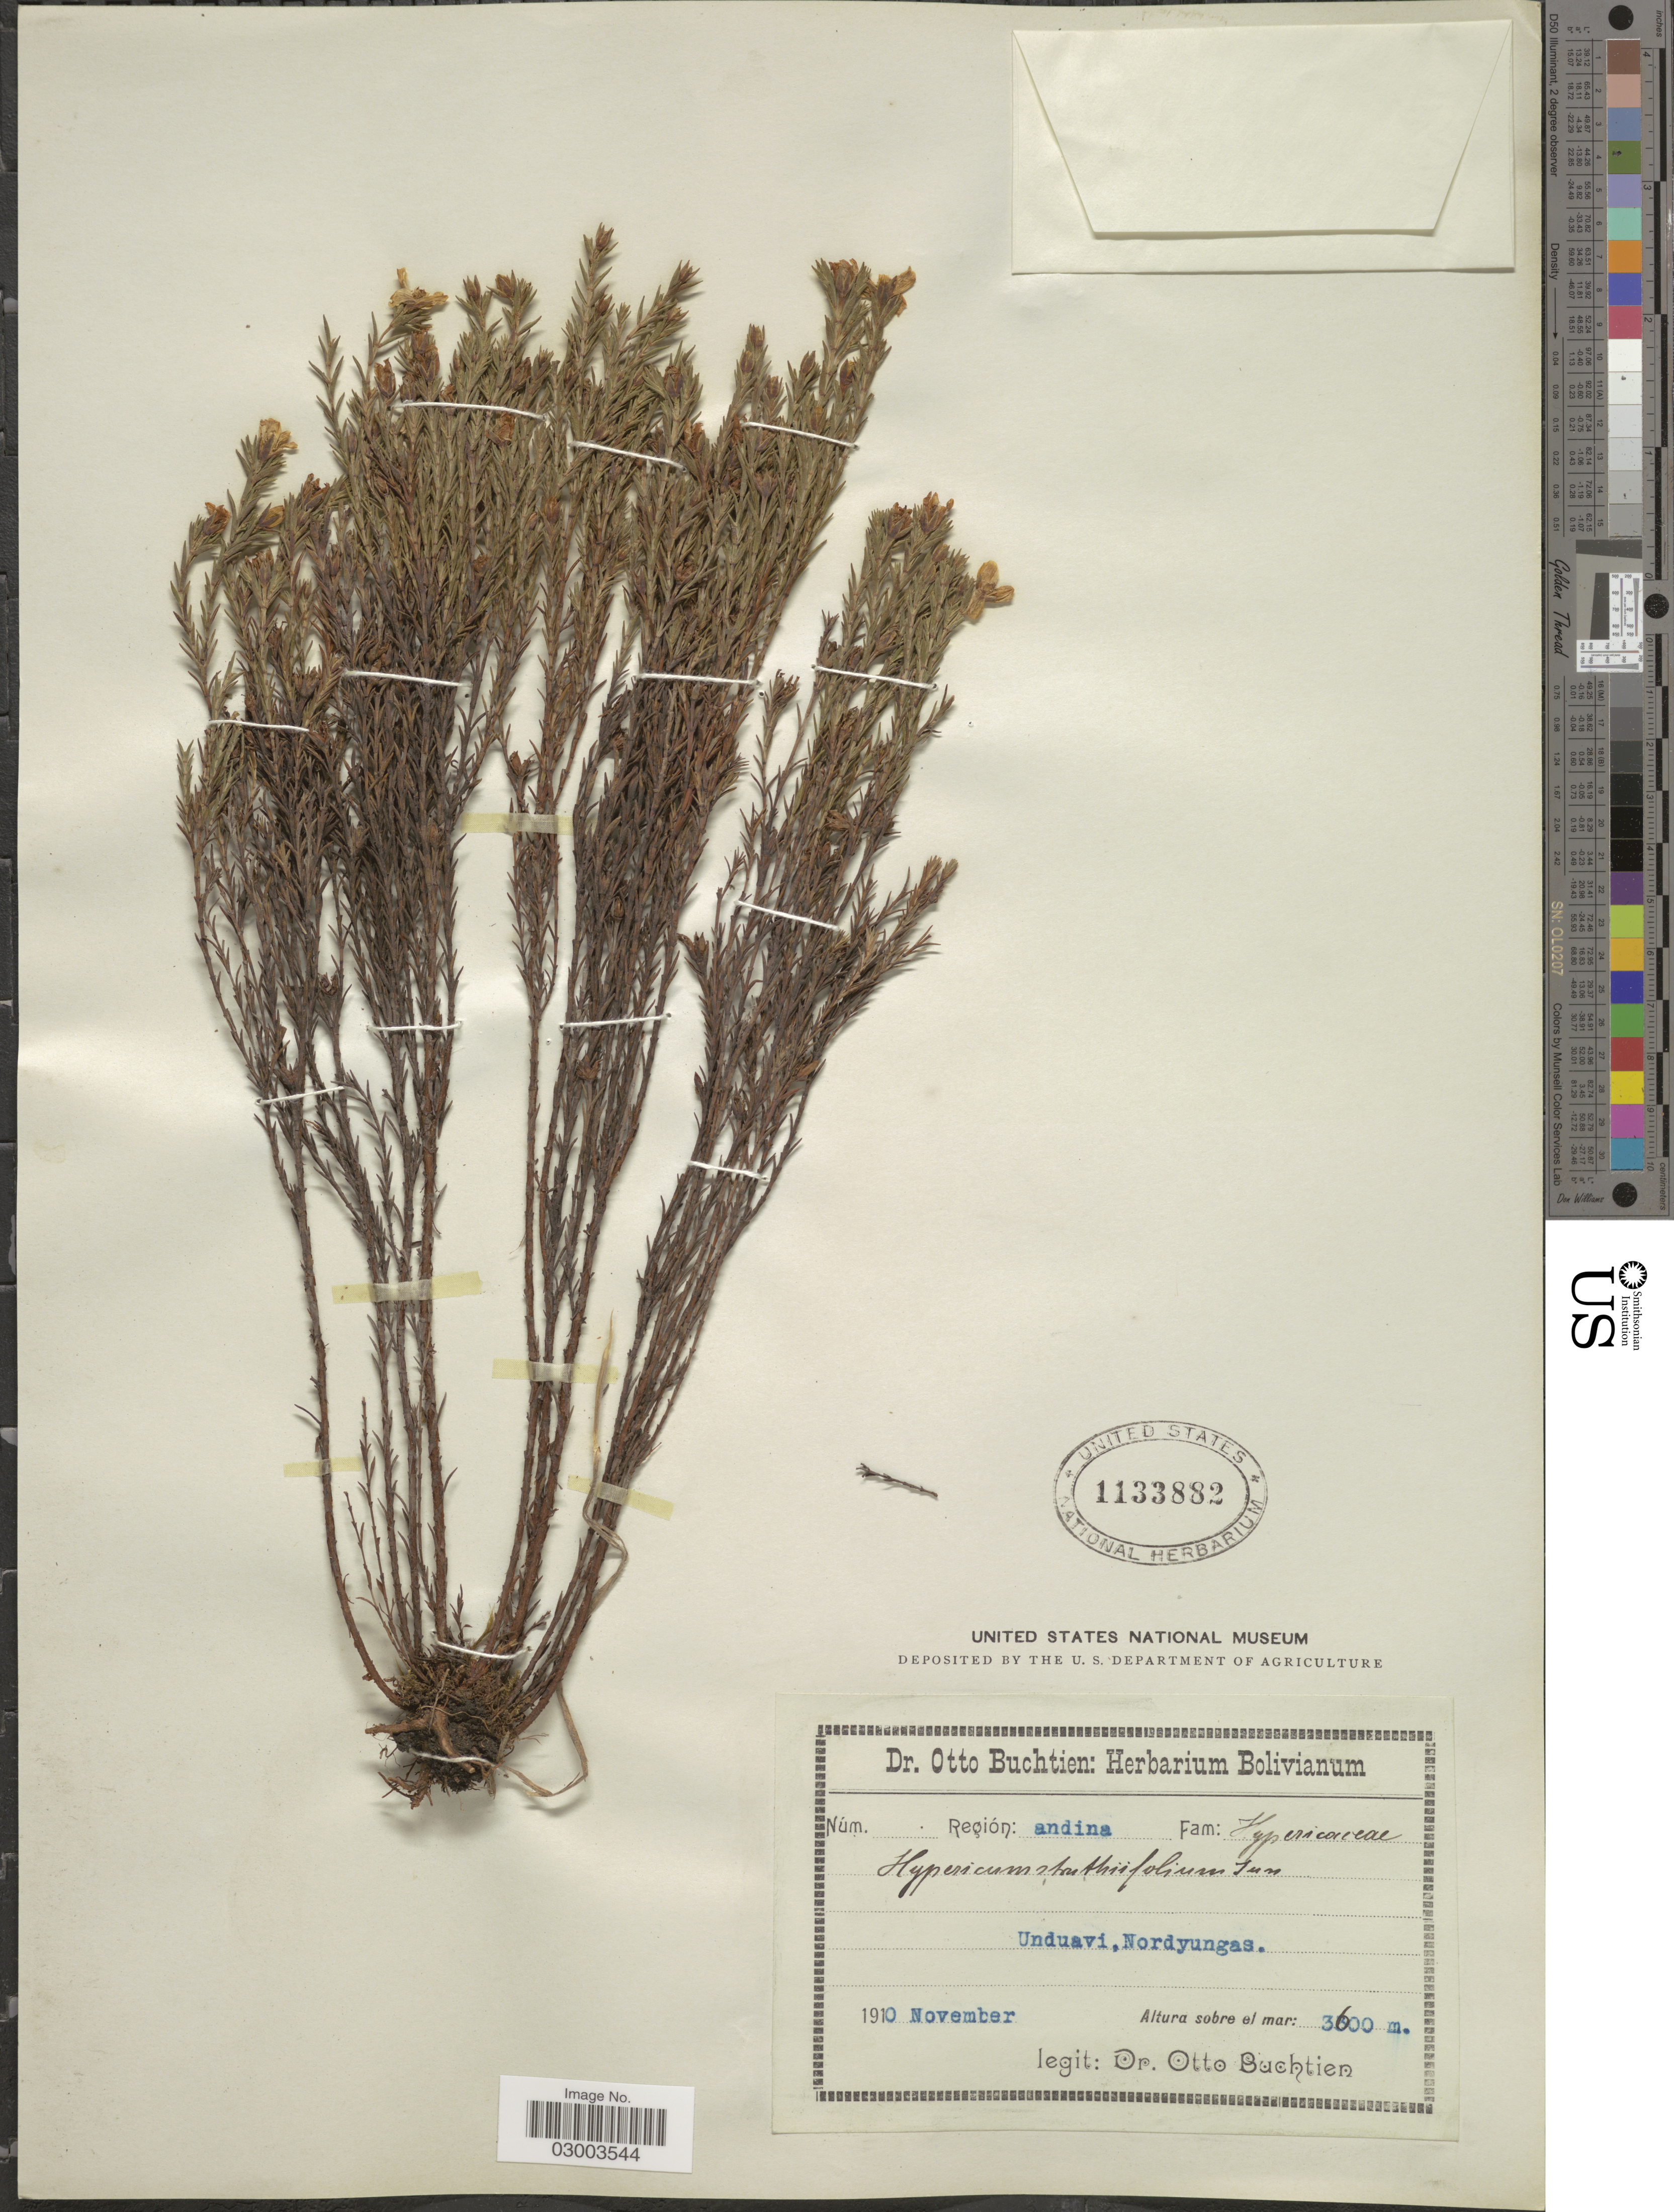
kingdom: Plantae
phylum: Tracheophyta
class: Magnoliopsida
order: Malpighiales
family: Hypericaceae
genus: Hypericum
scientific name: Hypericum andinum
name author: Gleason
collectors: O. Buchtien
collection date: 1910-11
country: Bolivia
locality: Región: andina. Unduavi, Nordyungas.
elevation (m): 3600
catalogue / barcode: US 1133882